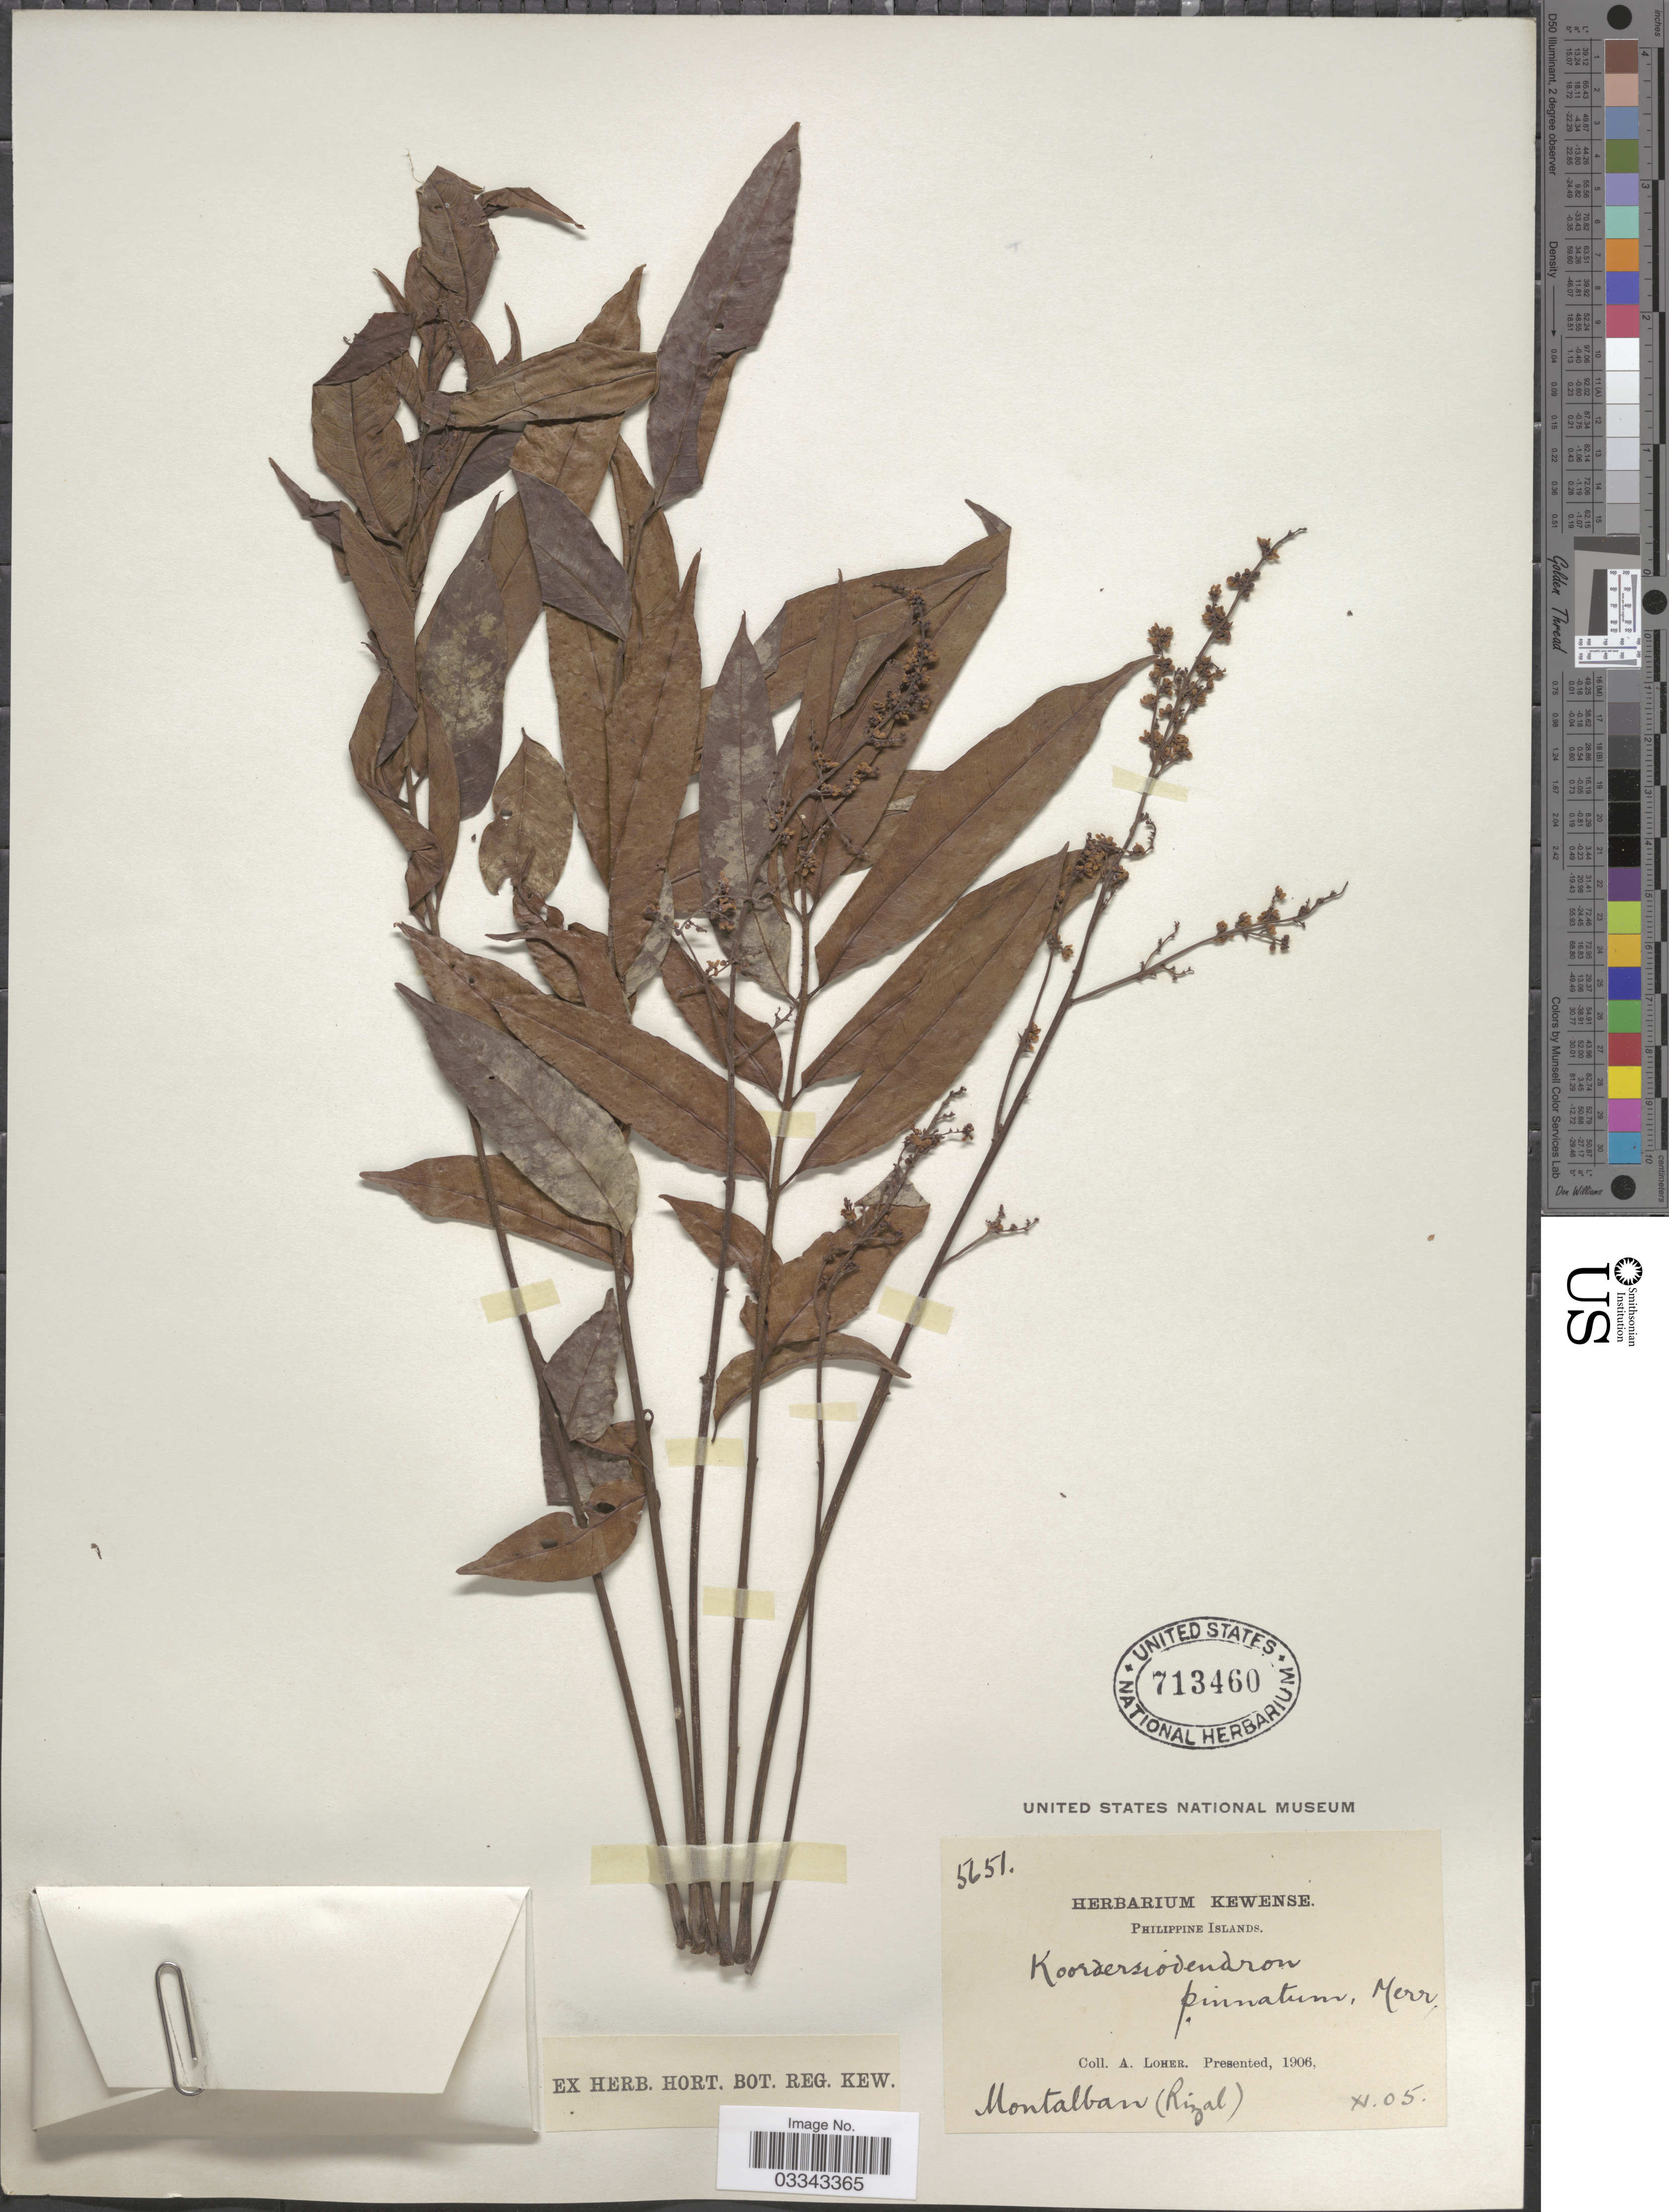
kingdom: Plantae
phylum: Tracheophyta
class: Magnoliopsida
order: Sapindales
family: Anacardiaceae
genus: Koordersiodendron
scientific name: Koordersiodendron pinnatum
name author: (Blanco) Merr.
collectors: A. Loher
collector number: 5651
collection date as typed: Transcribed d/m/y: /11/5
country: Philippines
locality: Philippine Islands. Montalban (Rizal).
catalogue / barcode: US 713460